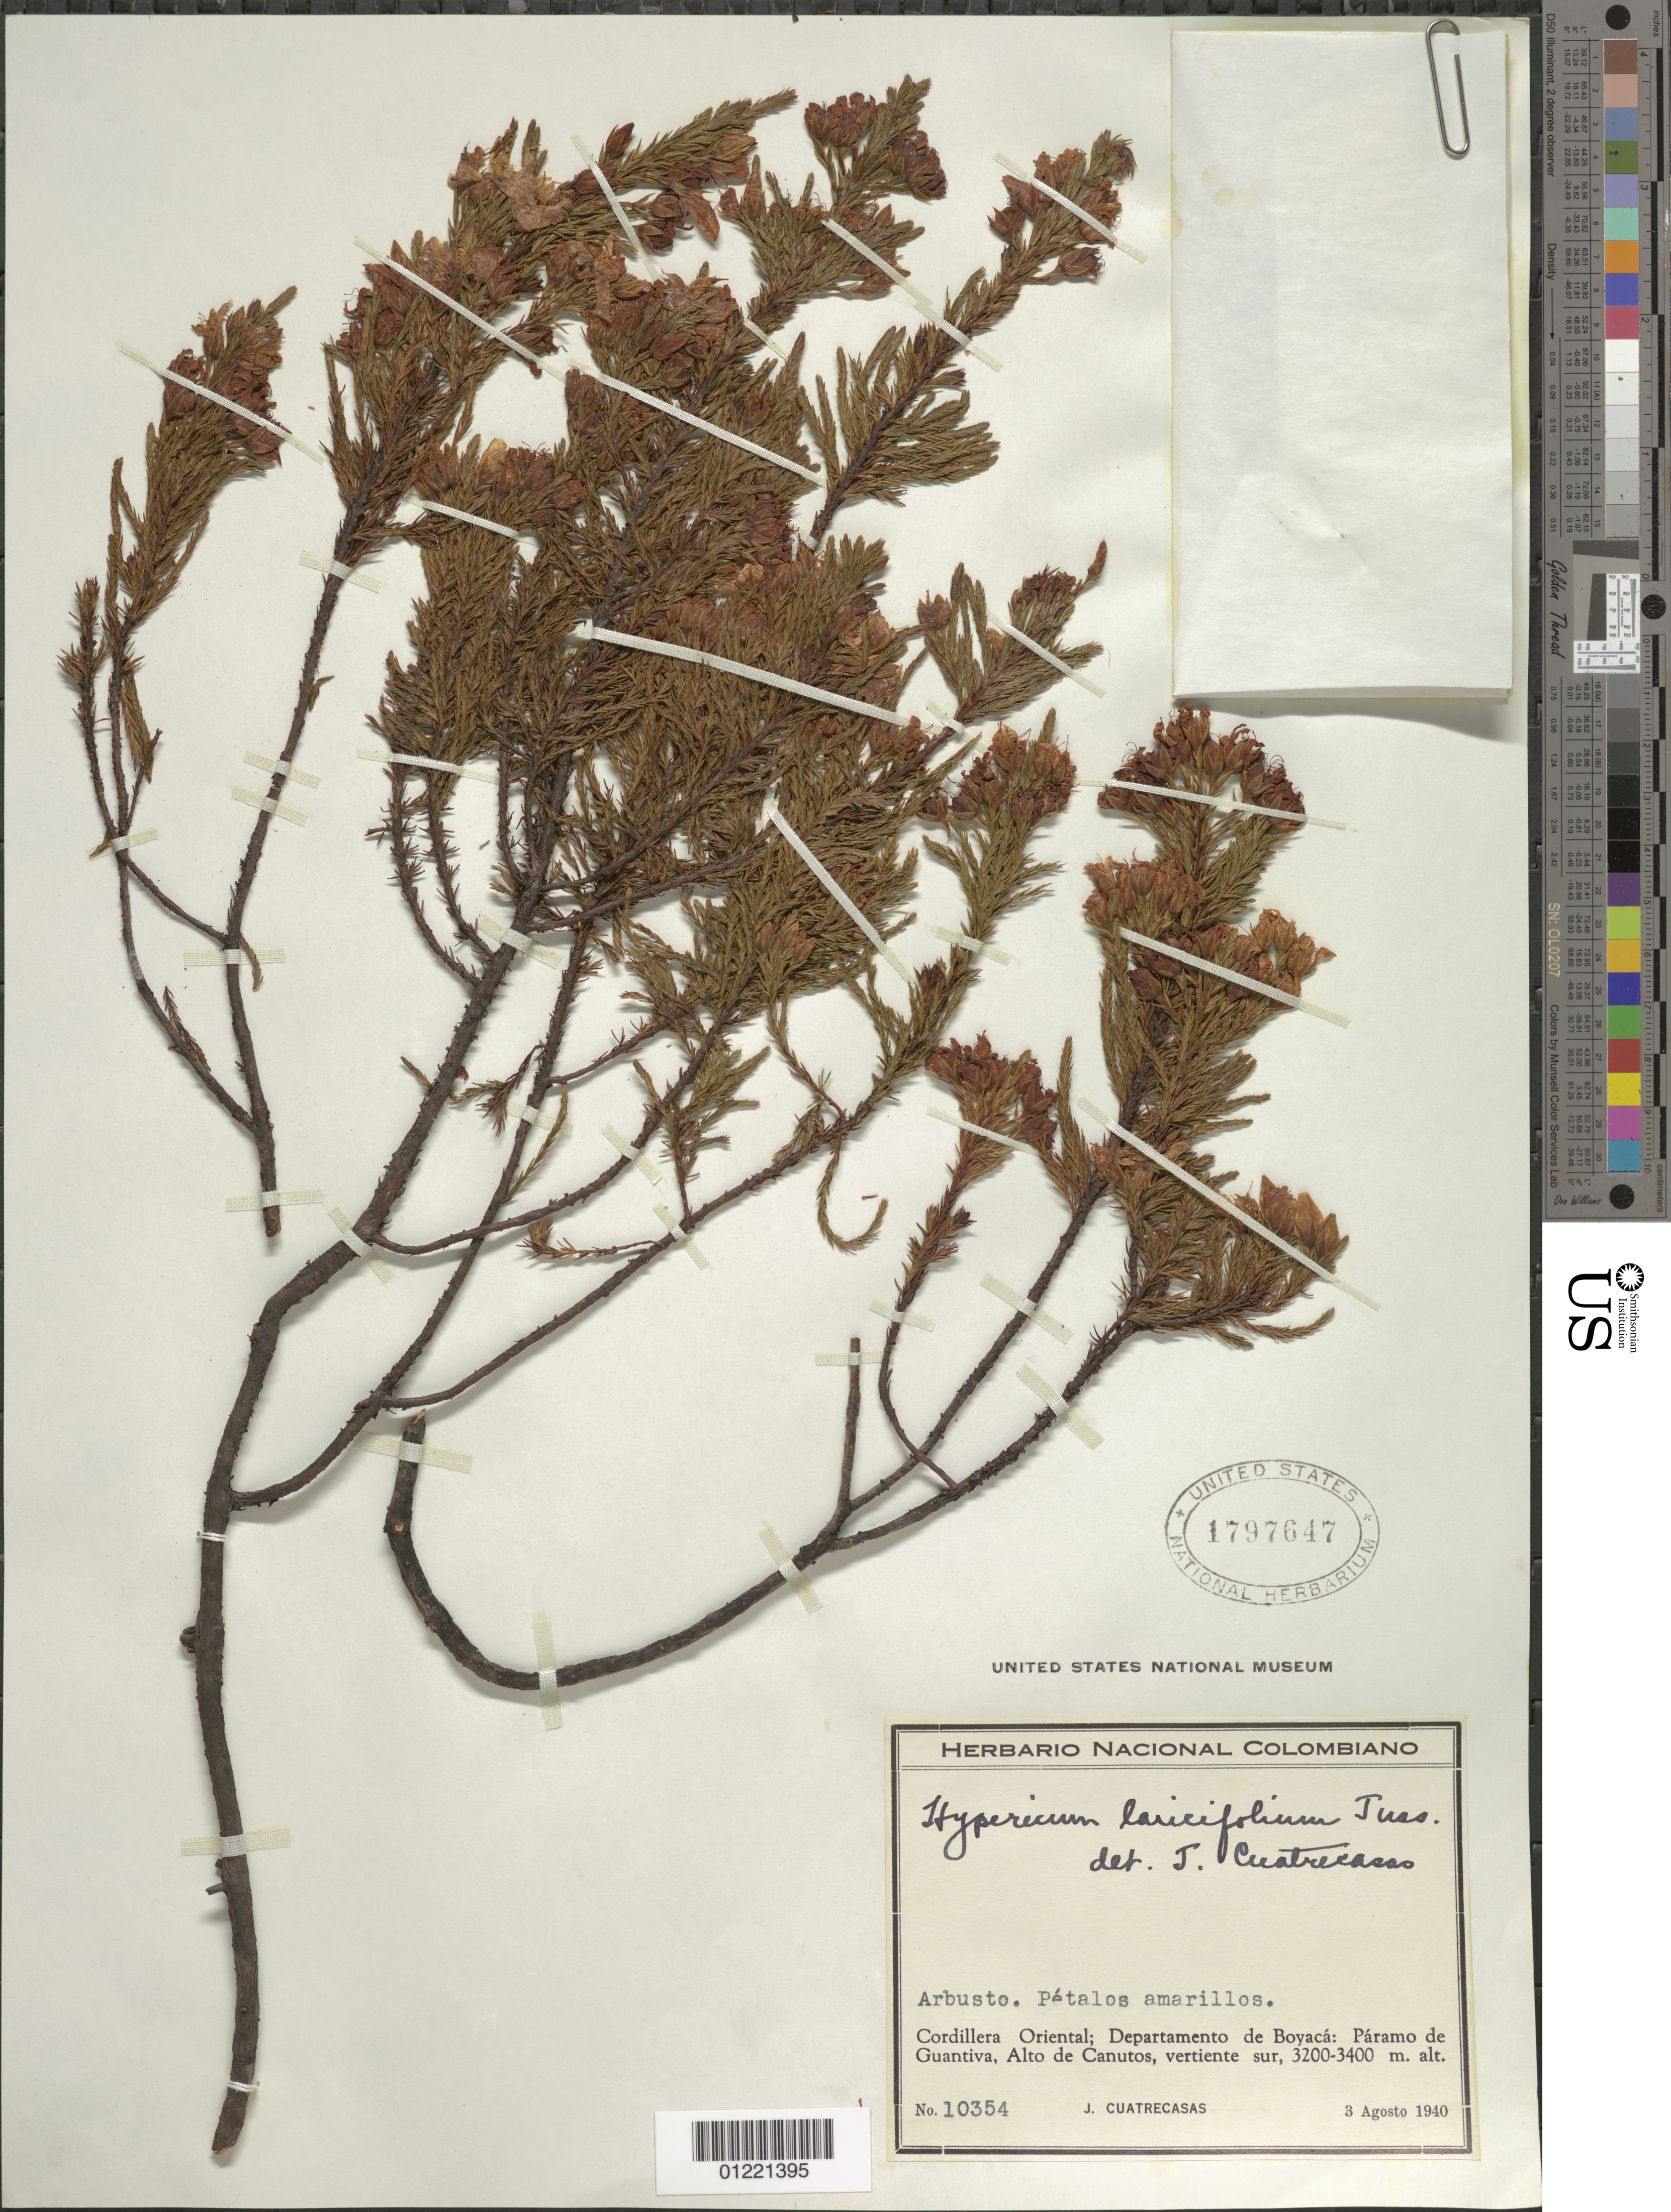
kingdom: Plantae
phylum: Tracheophyta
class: Magnoliopsida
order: Malpighiales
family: Hypericaceae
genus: Hypericum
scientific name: Hypericum laricifolium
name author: Juss.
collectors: J. Cuatrecasas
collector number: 10354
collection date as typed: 03 Aug 1940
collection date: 1940-08-03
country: Colombia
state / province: Boyacá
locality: Cordillera Oriental. Páramo de Guantiva: Alto de Canutos, vert. sur.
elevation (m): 3200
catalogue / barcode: US 1797647